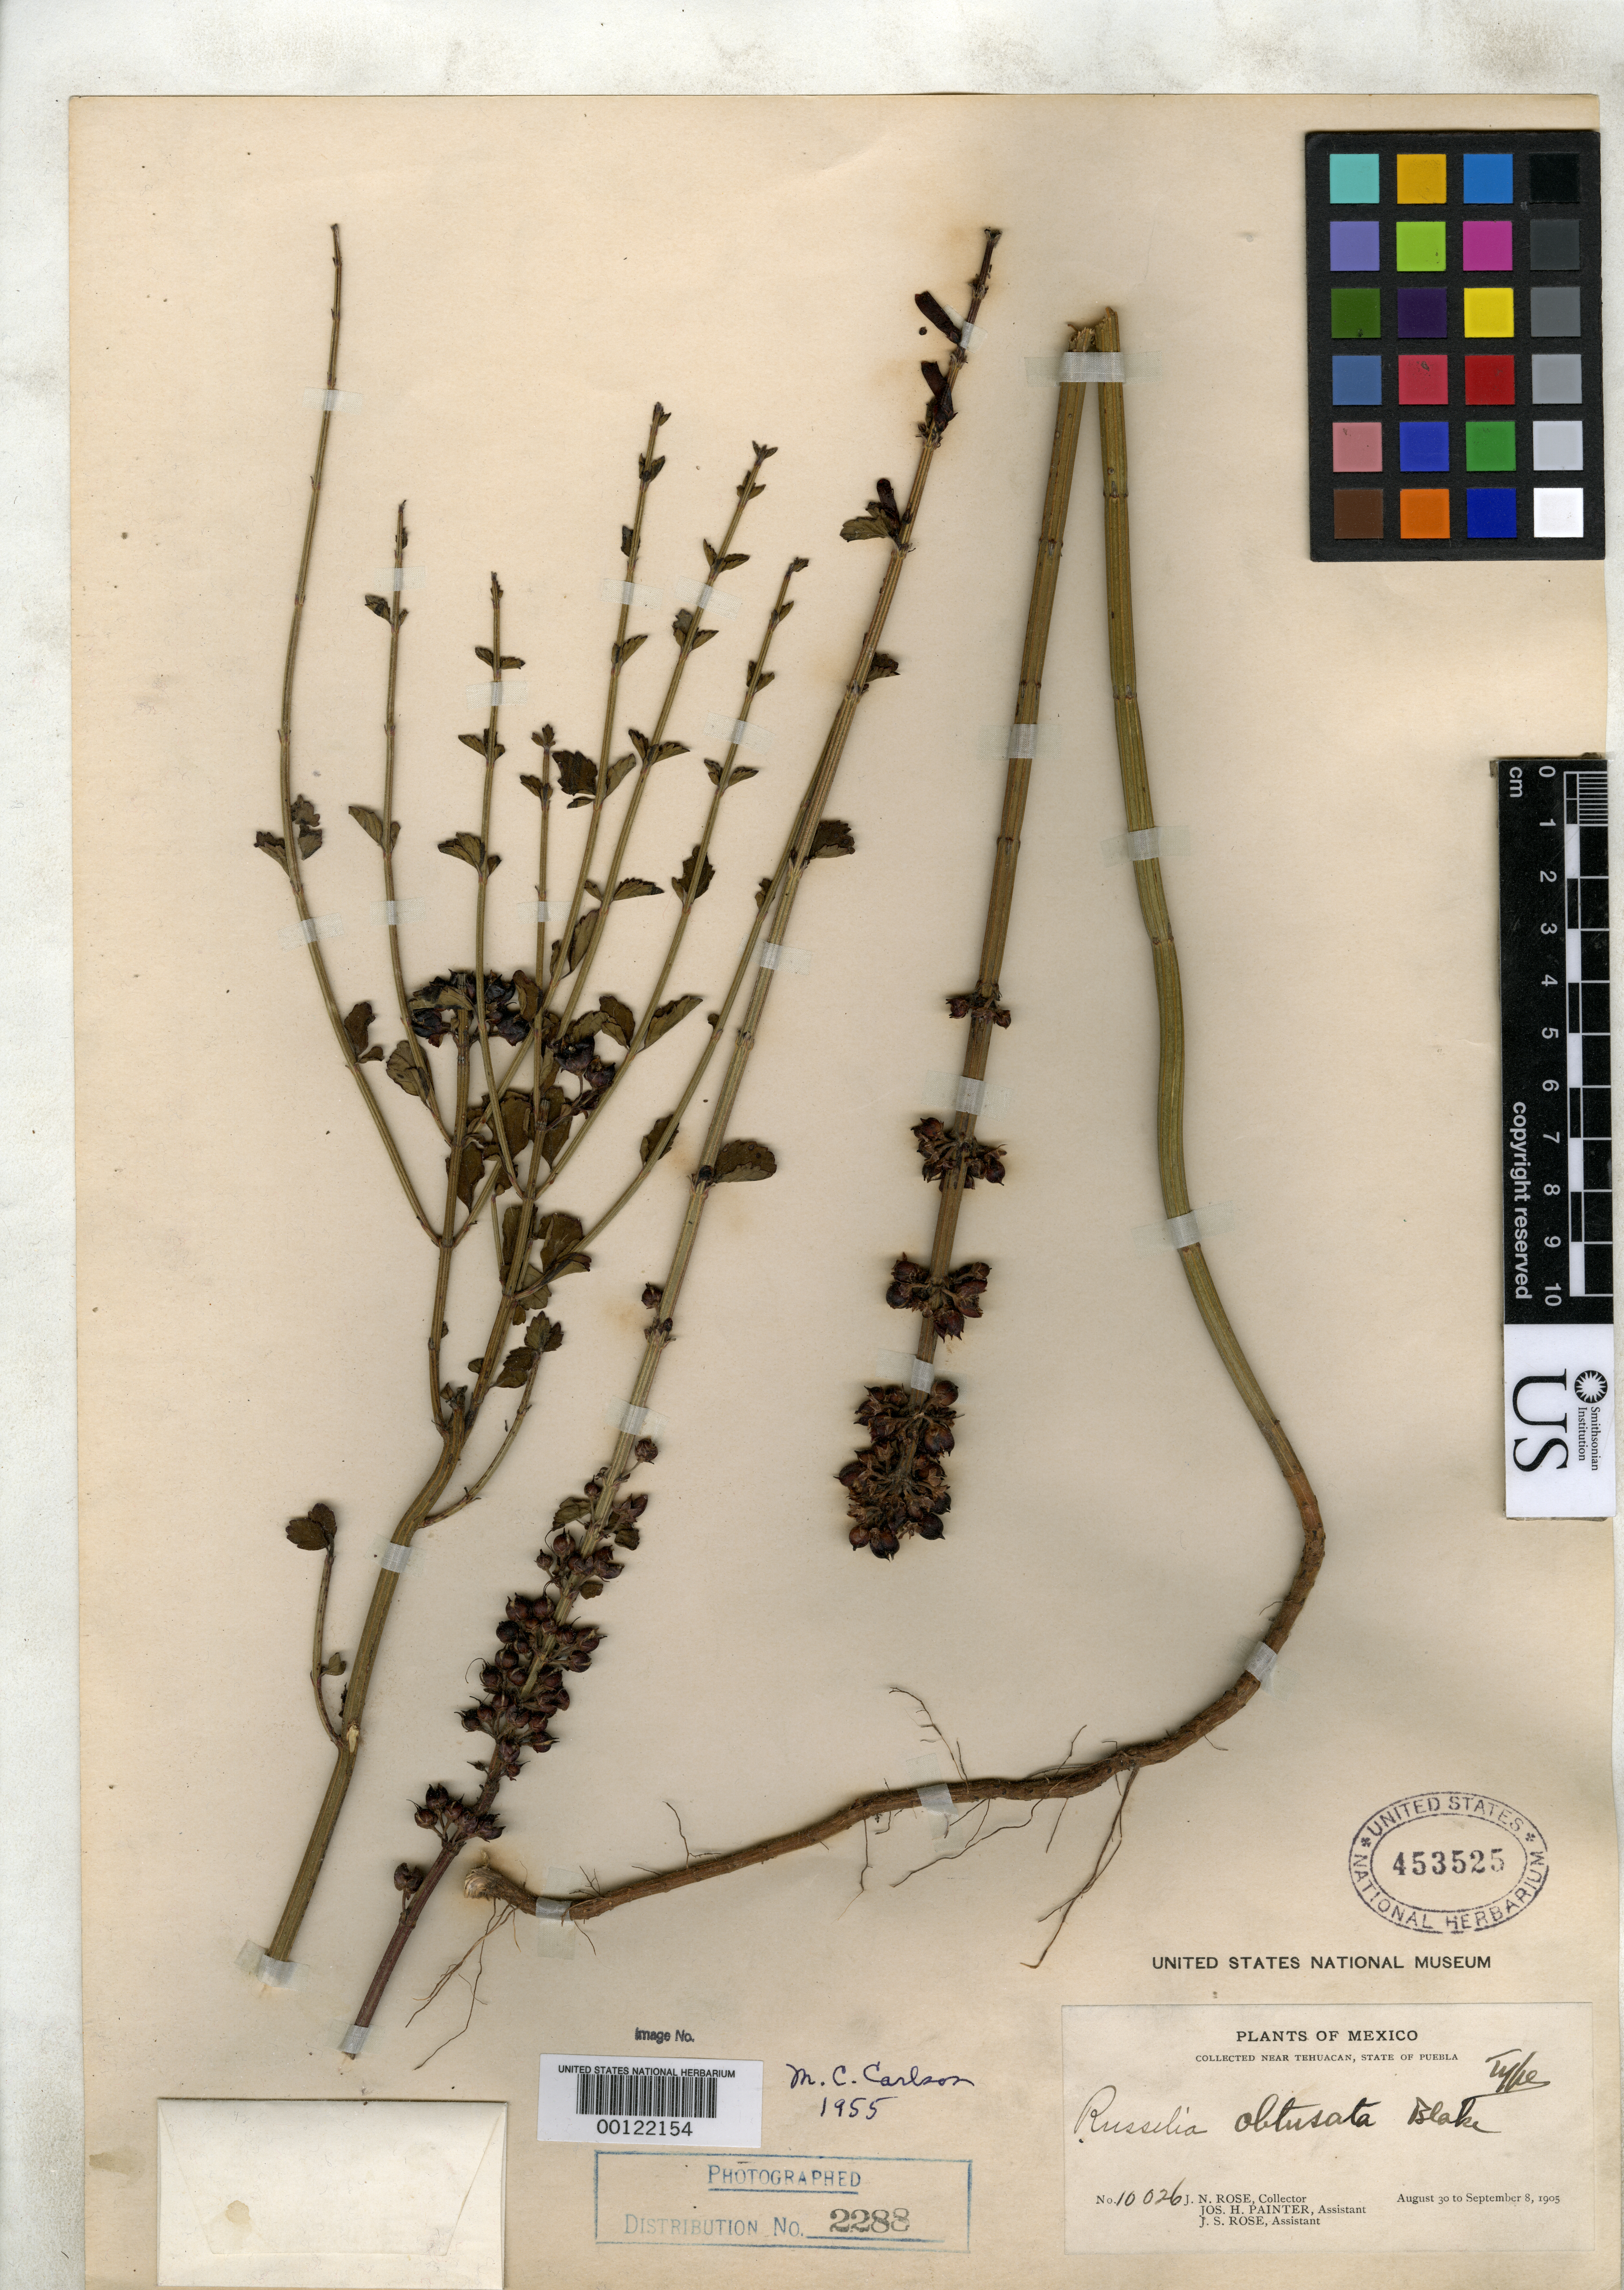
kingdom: Plantae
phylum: Tracheophyta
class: Magnoliopsida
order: Lamiales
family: Plantaginaceae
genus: Russelia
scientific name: Russelia obtusata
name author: S.F. Blake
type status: Holotype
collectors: J. N. Rose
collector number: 10026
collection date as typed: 08 Sep 1905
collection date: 1905-09-08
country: Mexico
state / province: Puebla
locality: Tehuacan.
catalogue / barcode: US 453525